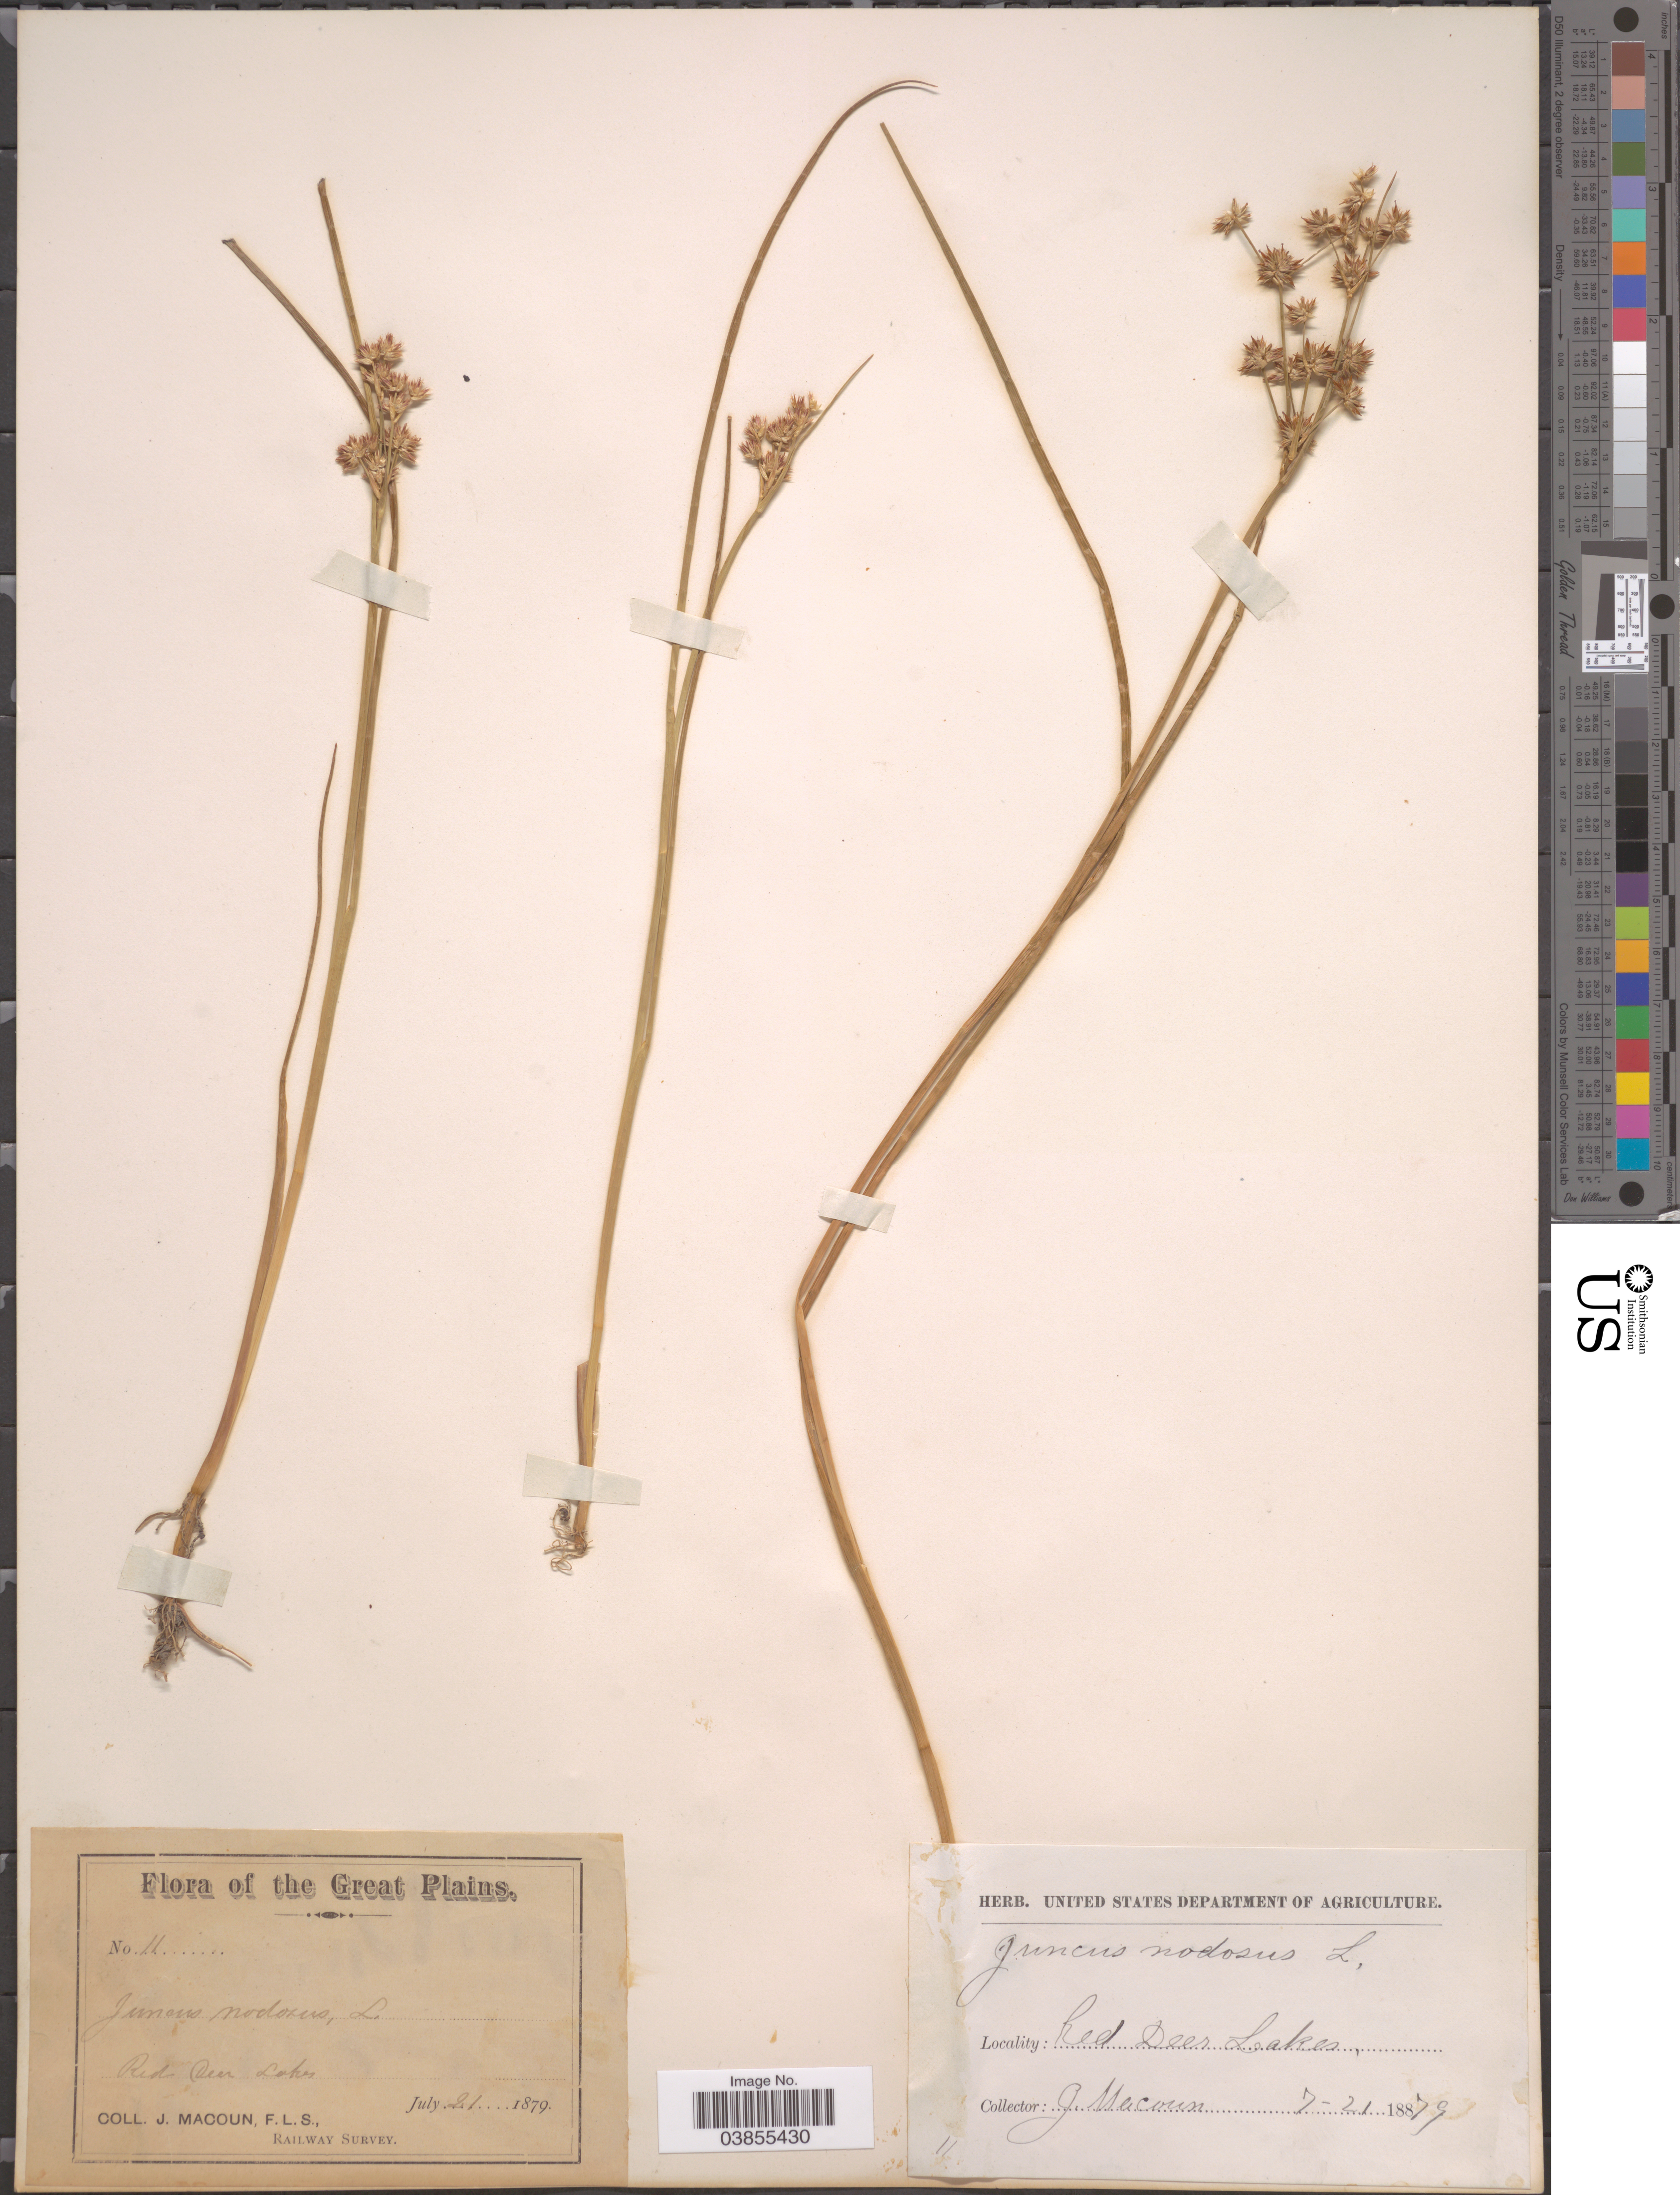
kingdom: Plantae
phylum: Tracheophyta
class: Liliopsida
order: Poales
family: Juncaceae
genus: Juncus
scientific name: Juncus nodosus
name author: L.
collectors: J. Macoun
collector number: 11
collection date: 1879-07-21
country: Canada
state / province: Alberta/Saskatchewan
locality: Great Plains. Red Deer Lakes.